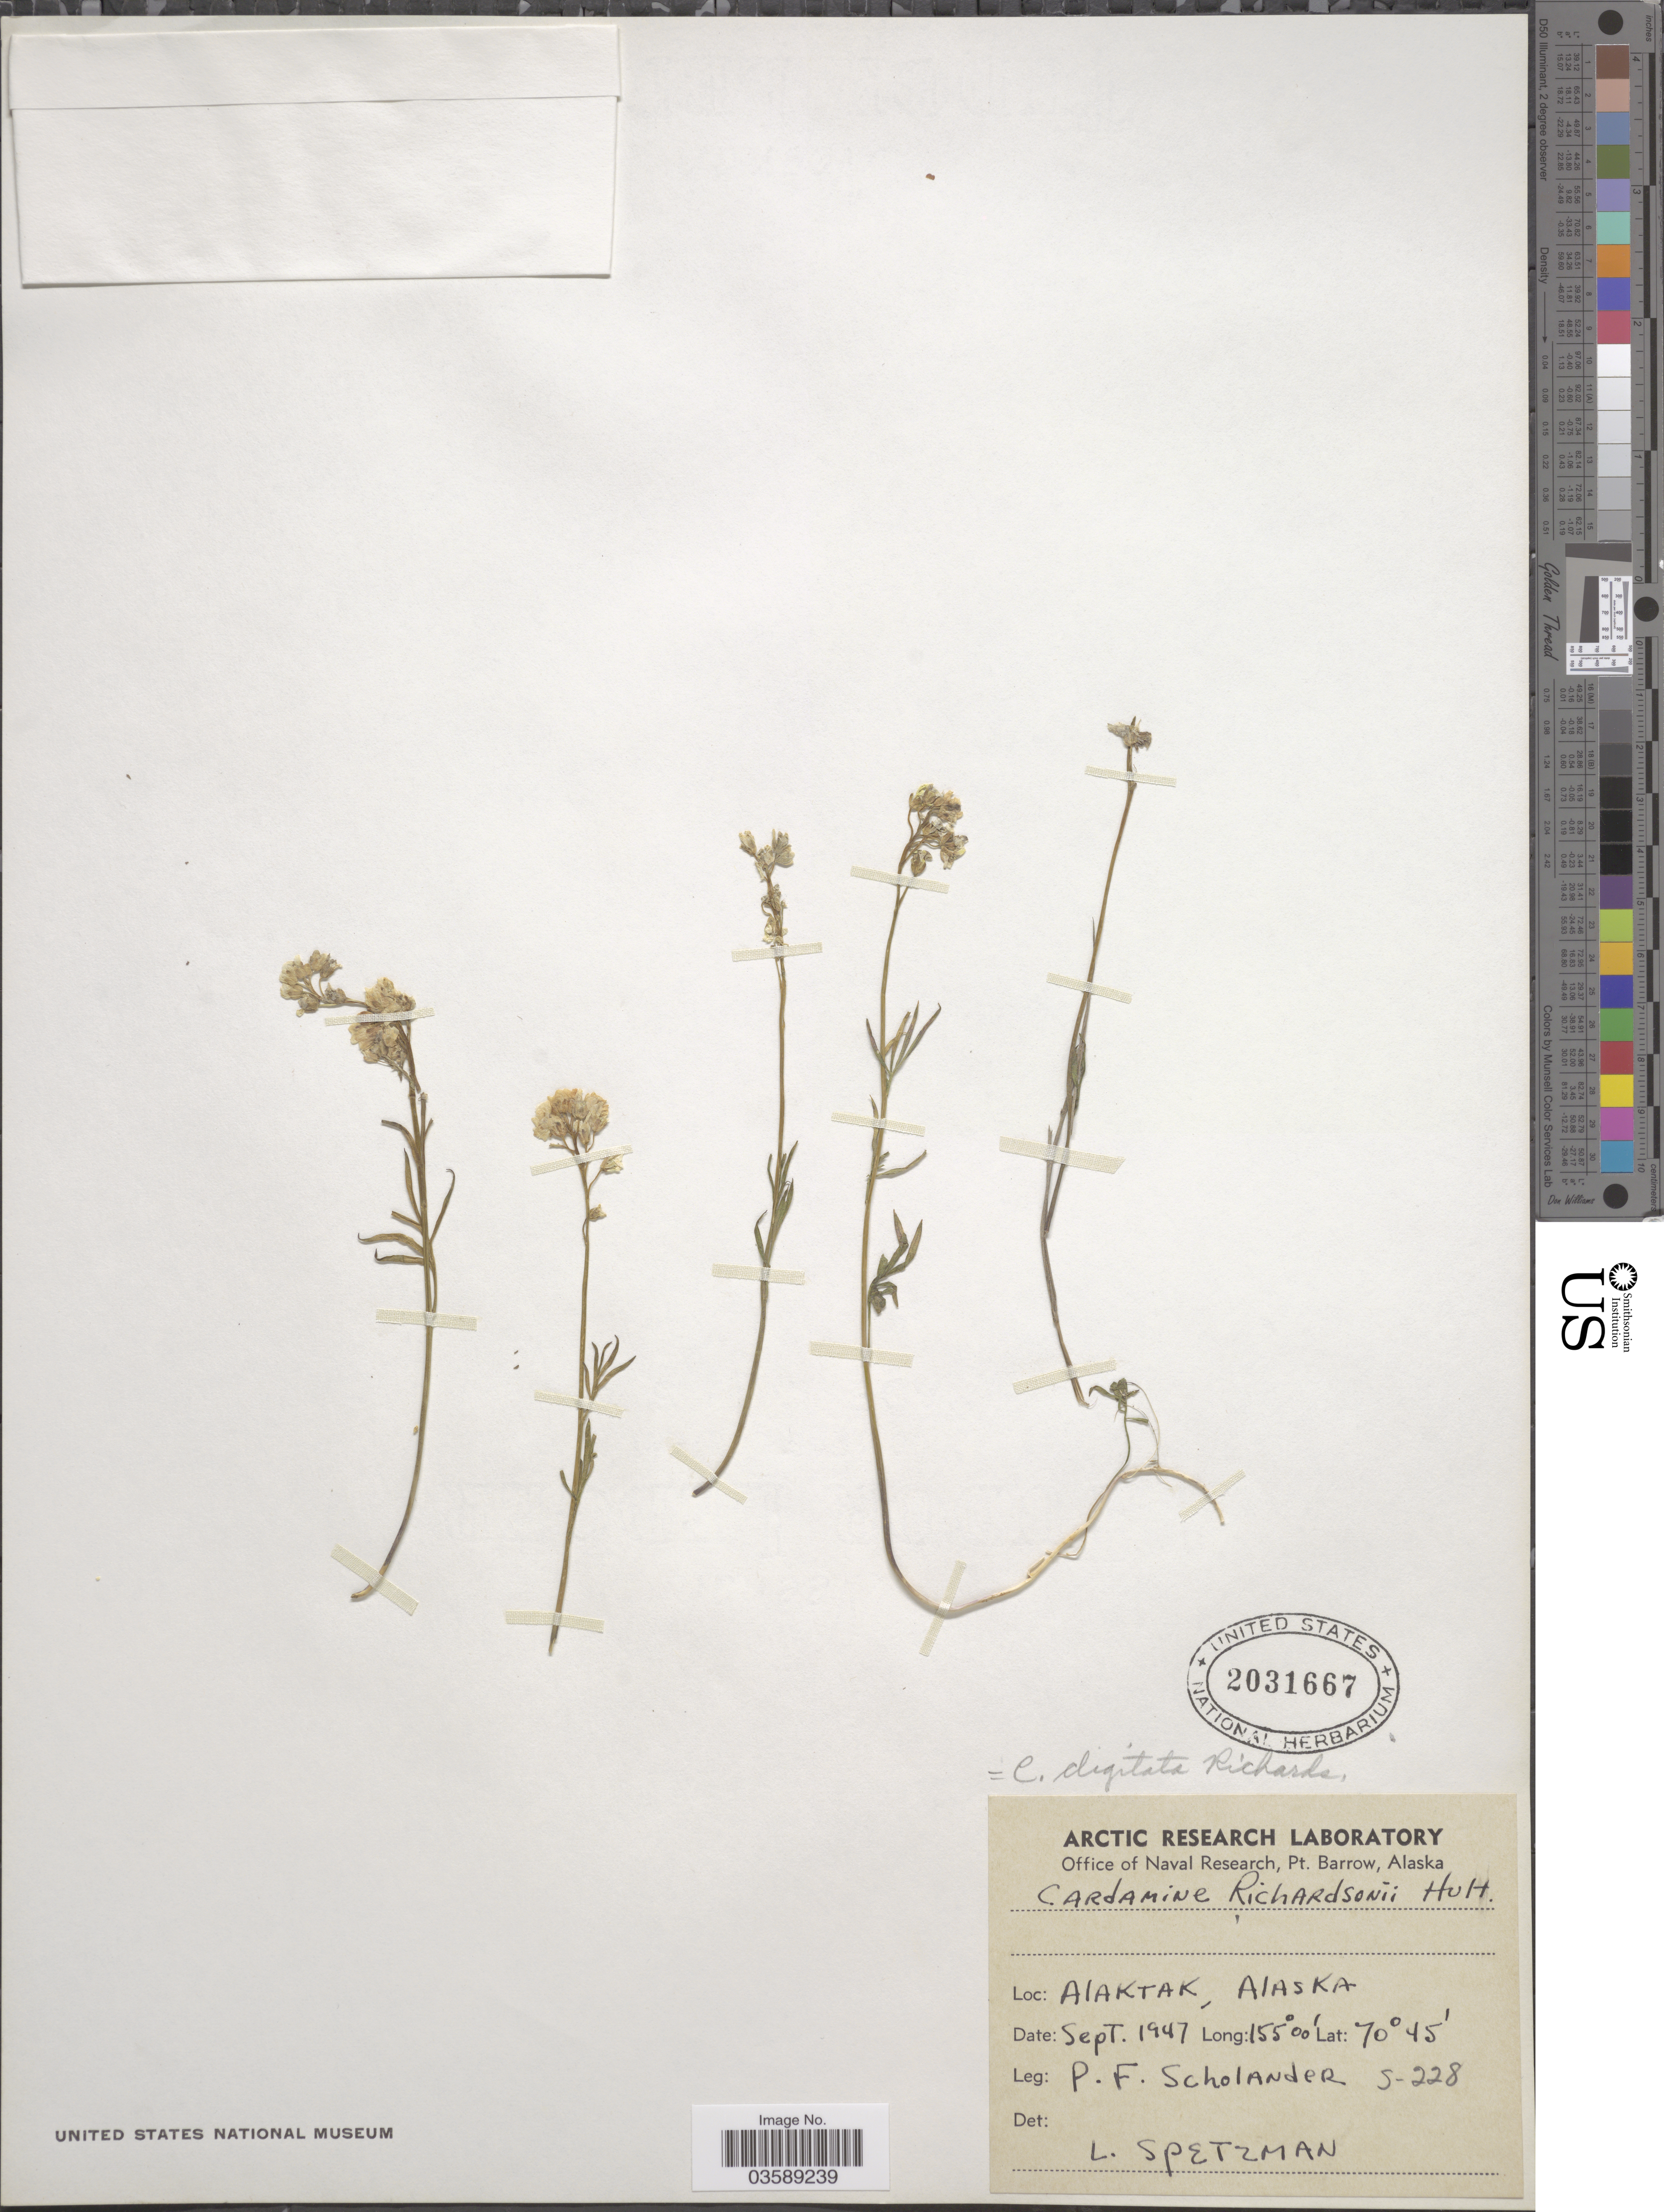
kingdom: Plantae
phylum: Tracheophyta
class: Magnoliopsida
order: Brassicales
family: Brassicaceae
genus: Cardamine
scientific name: Cardamine digitata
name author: Richardson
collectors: P. Scholander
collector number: S-228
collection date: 1947-09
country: United States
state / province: Alaska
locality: Alaktak.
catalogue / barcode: US 2031667